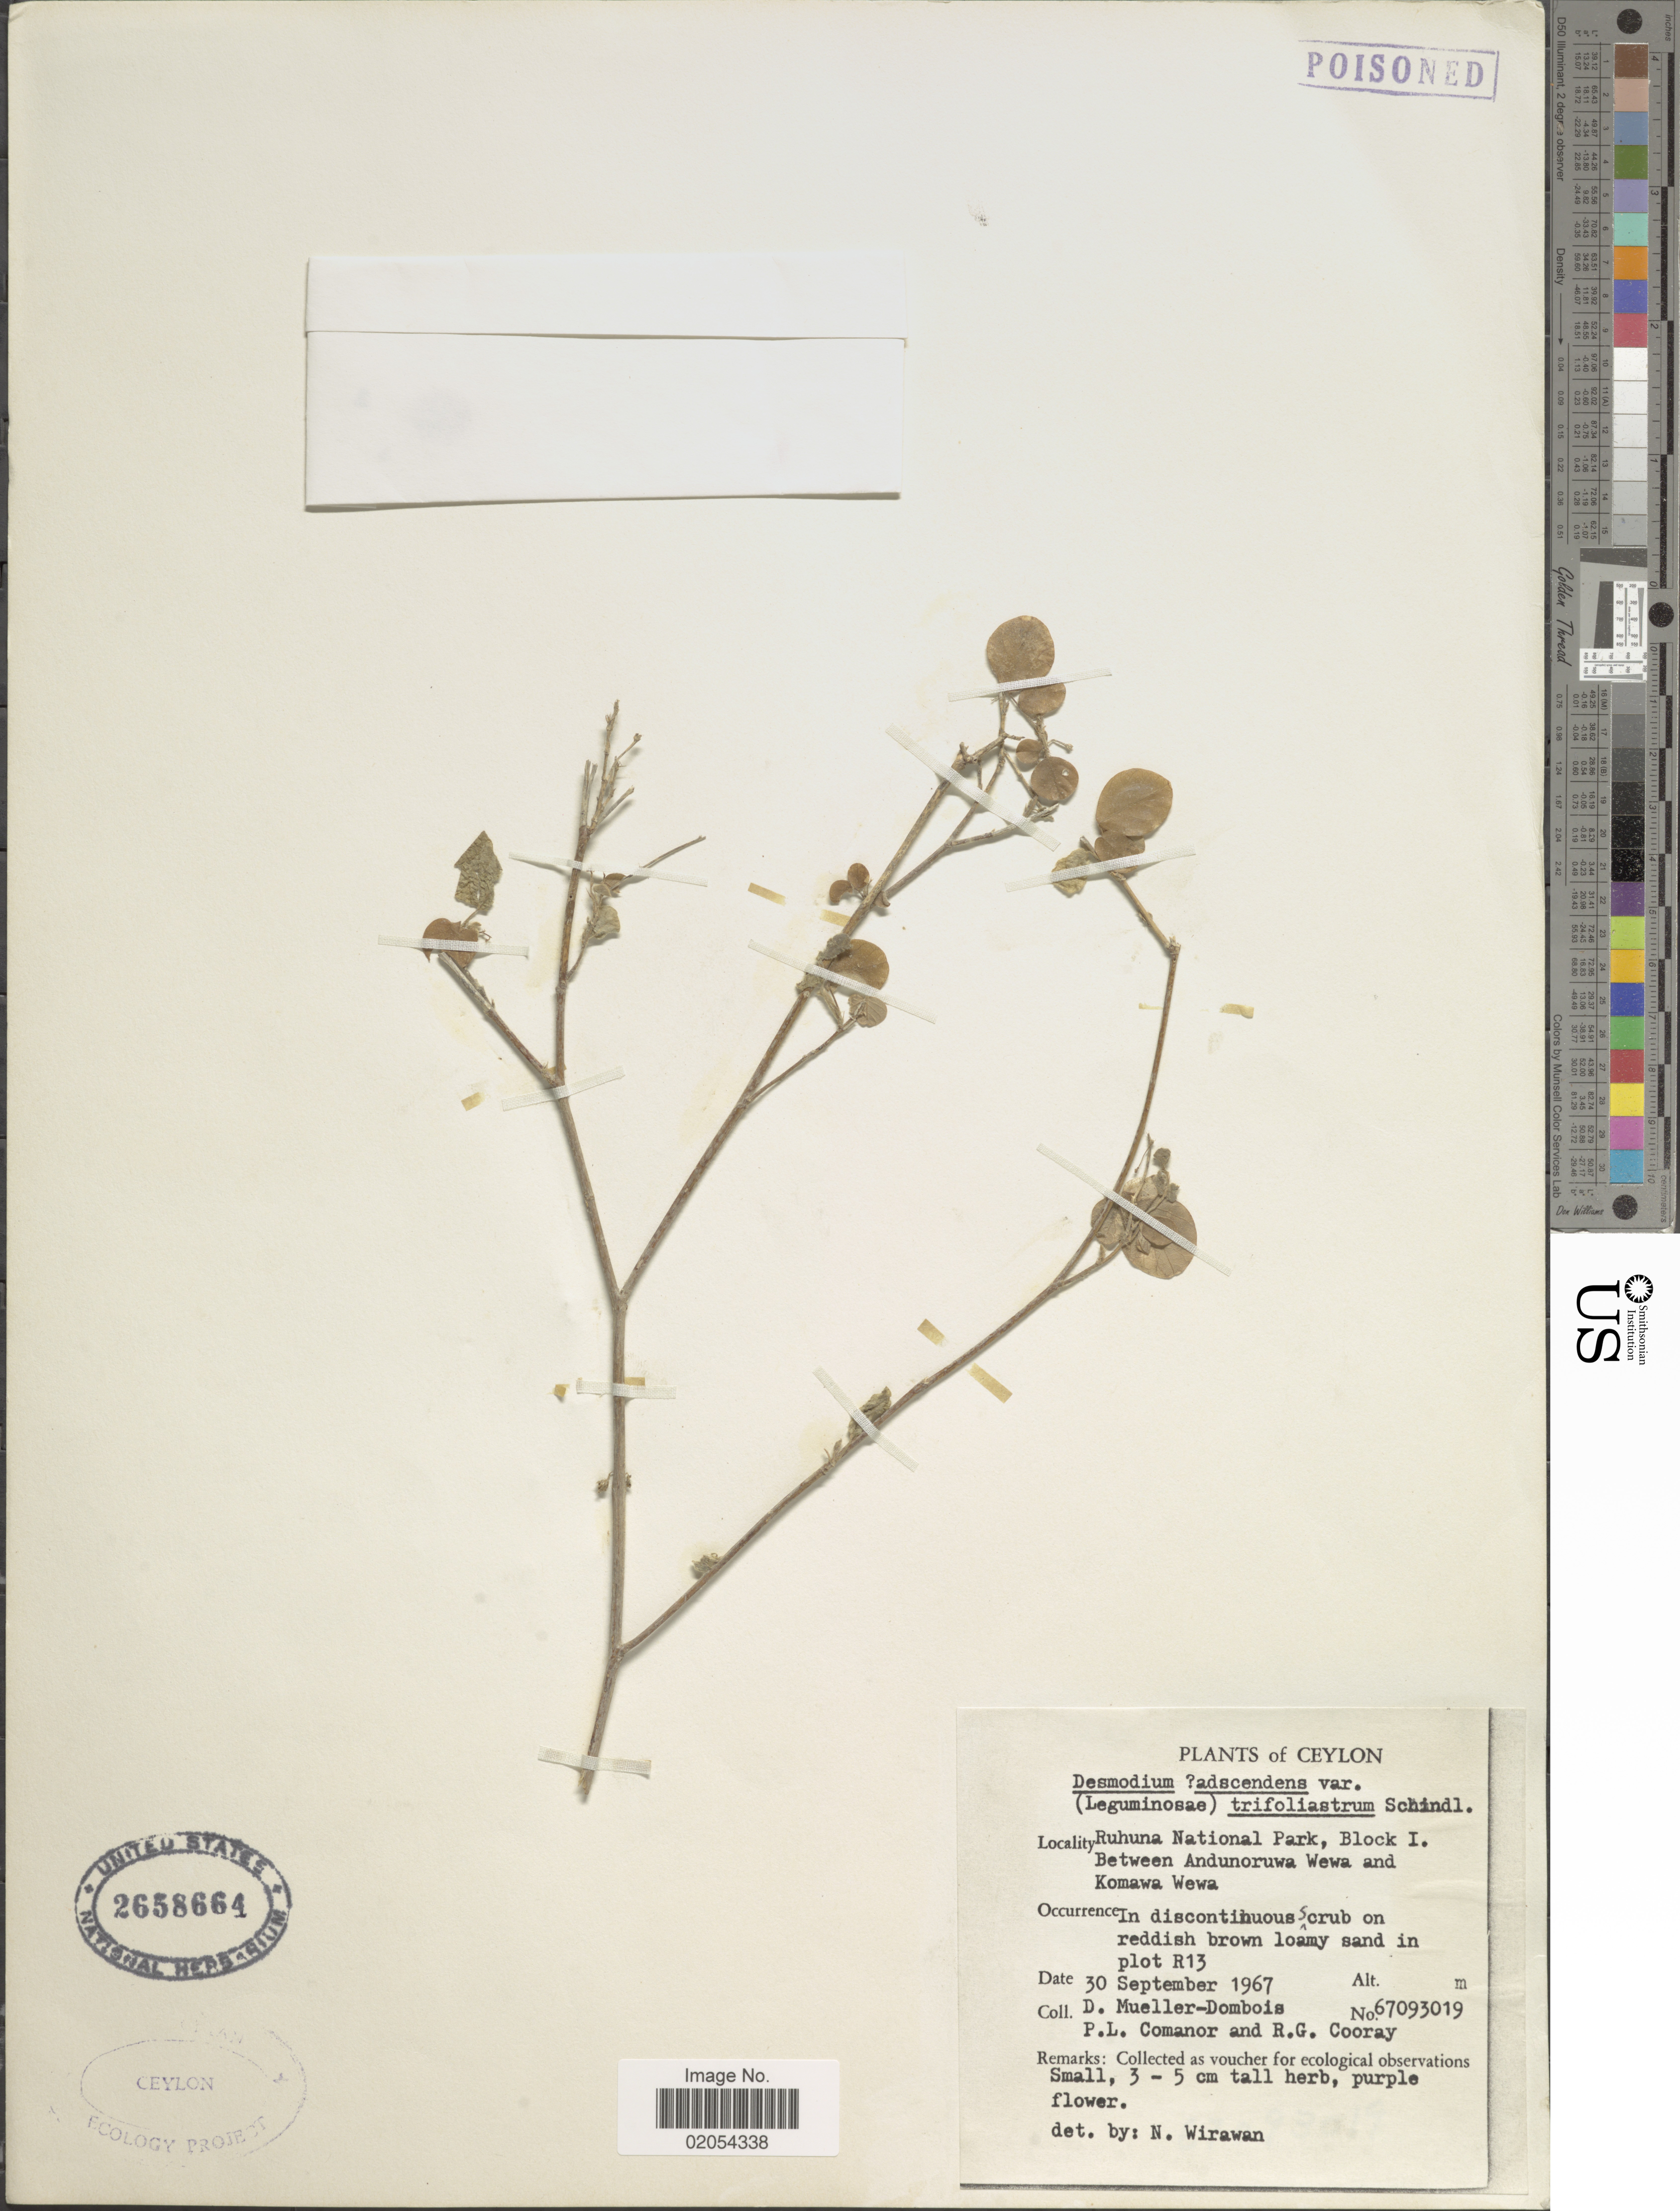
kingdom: Plantae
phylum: Tracheophyta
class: Magnoliopsida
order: Fabales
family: Fabaceae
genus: Desmodium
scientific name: Desmodium adscendens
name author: (Sw.) DC.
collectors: D. Mueller-Dombois, P. Comanor & R. Cooray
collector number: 67093019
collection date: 1967-09-30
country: Sri Lanka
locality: Ceylon. Ruhuna National Park, Block I. Between Andunoruwa Wewa and Komawa Wewa.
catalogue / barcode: US 2658664